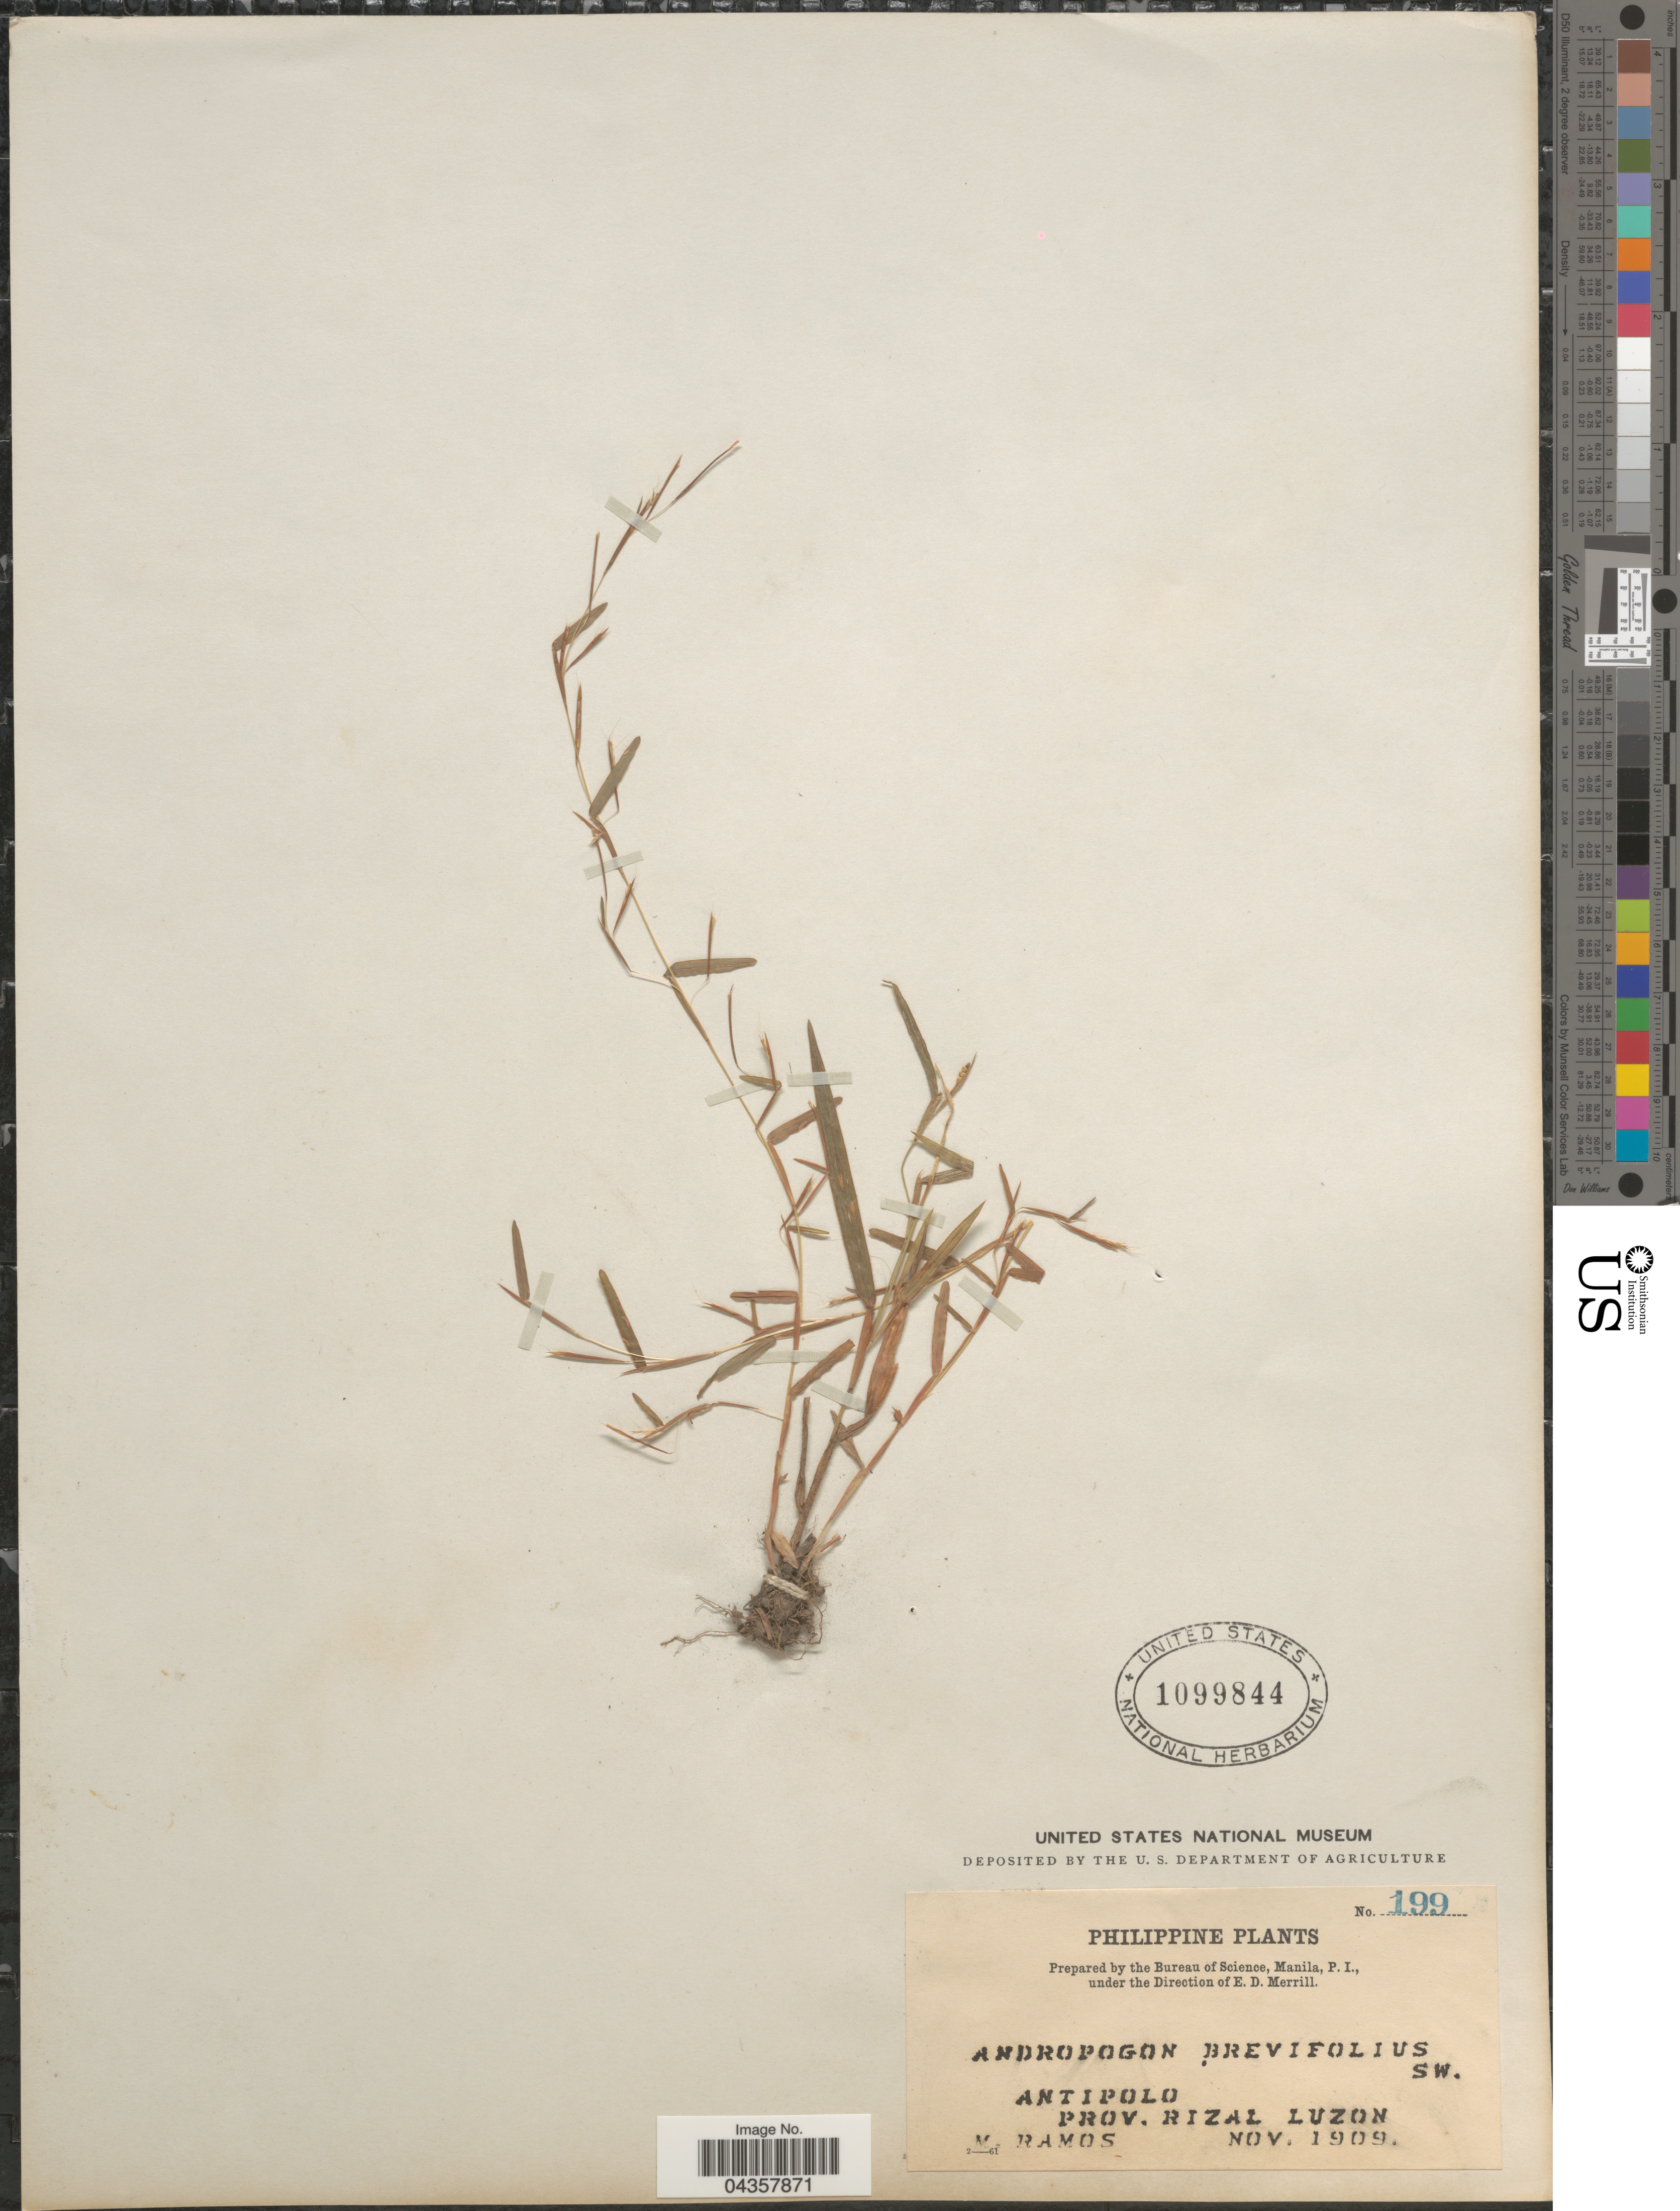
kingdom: Plantae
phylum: Tracheophyta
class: Liliopsida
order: Poales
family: Poaceae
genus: Schizachyrium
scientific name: Schizachyrium sp.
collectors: M. Ramos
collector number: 199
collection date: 1909-11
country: Philippines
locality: Antipolo. Prov. Rizal. Luzon.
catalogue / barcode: US 1099844